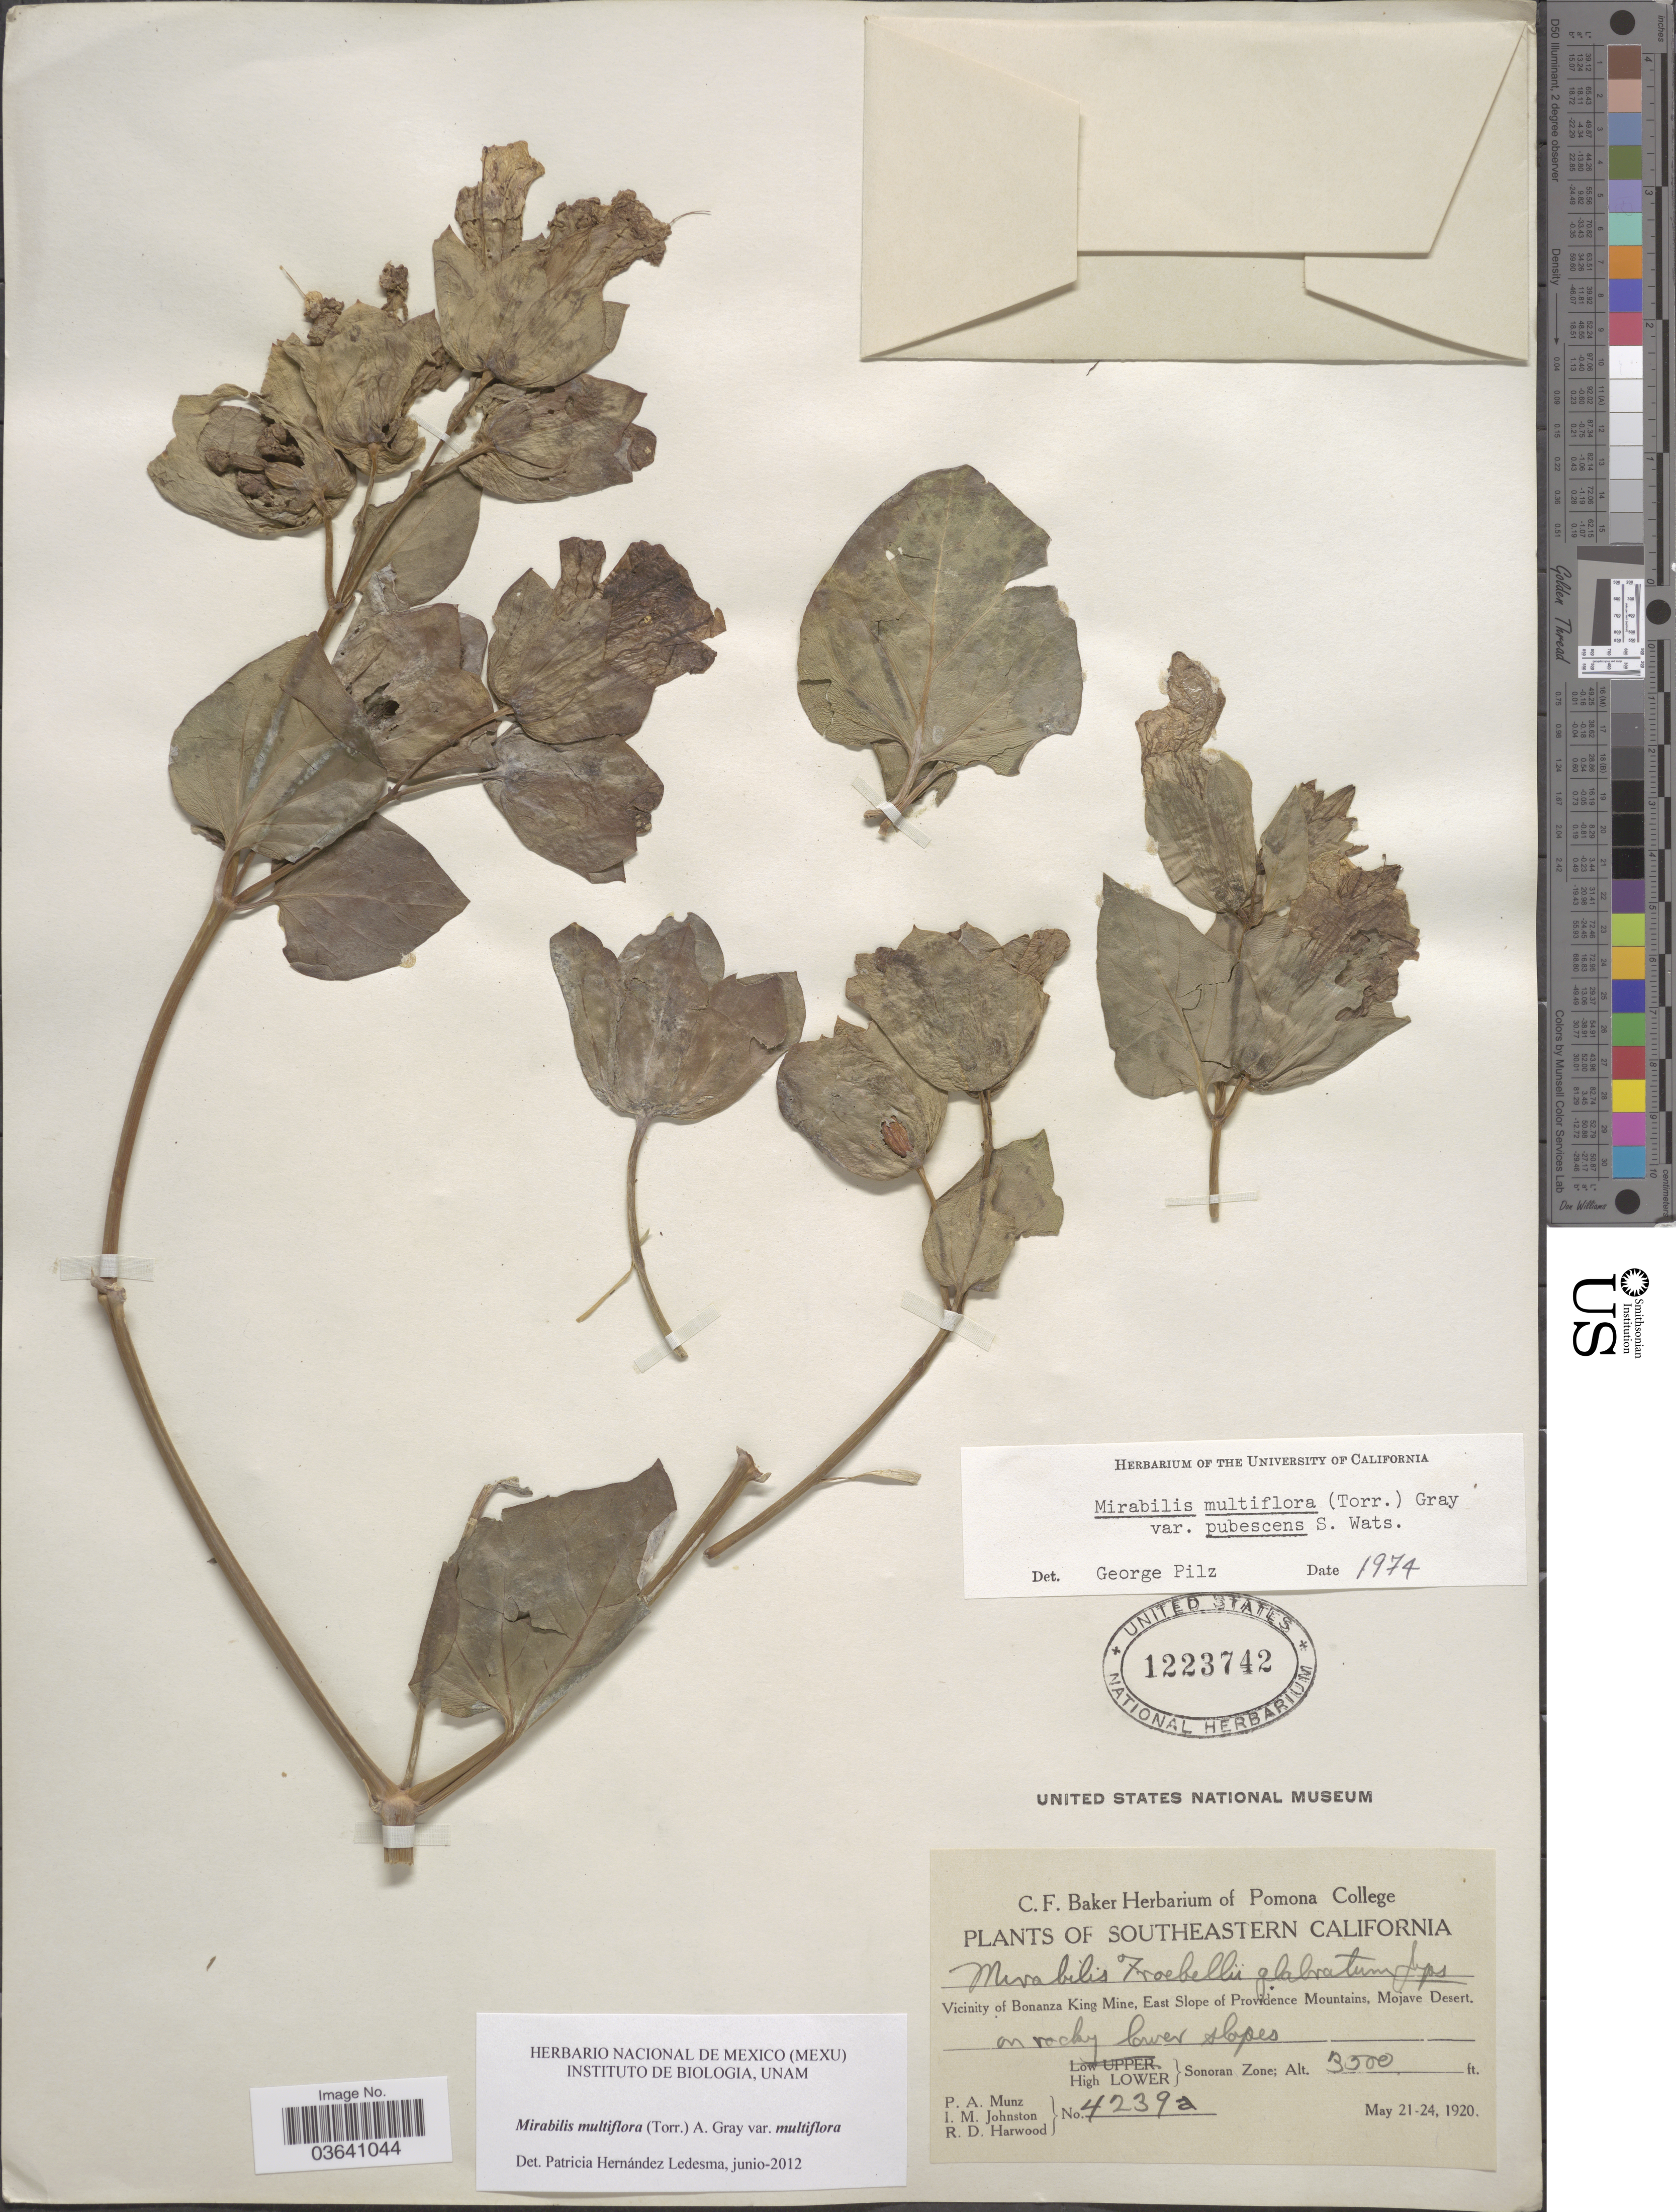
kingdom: Plantae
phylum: Tracheophyta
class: Magnoliopsida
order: Caryophyllales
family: Nyctaginaceae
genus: Mirabilis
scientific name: Mirabilis multiflora var. multiflora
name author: (Torr.) A. Gray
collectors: P. A. Munz, I.M. Johnston & R. Harwood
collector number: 4239a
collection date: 1920-05-21/1920-05-24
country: United States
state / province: California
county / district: San Bernardino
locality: Southeastern California. Vicinity of Bonanza King Mine, East Slope of Providence Mountains, Mojave Desert. High Lower} Sonoran Zone.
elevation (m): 1067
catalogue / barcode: US 1223742